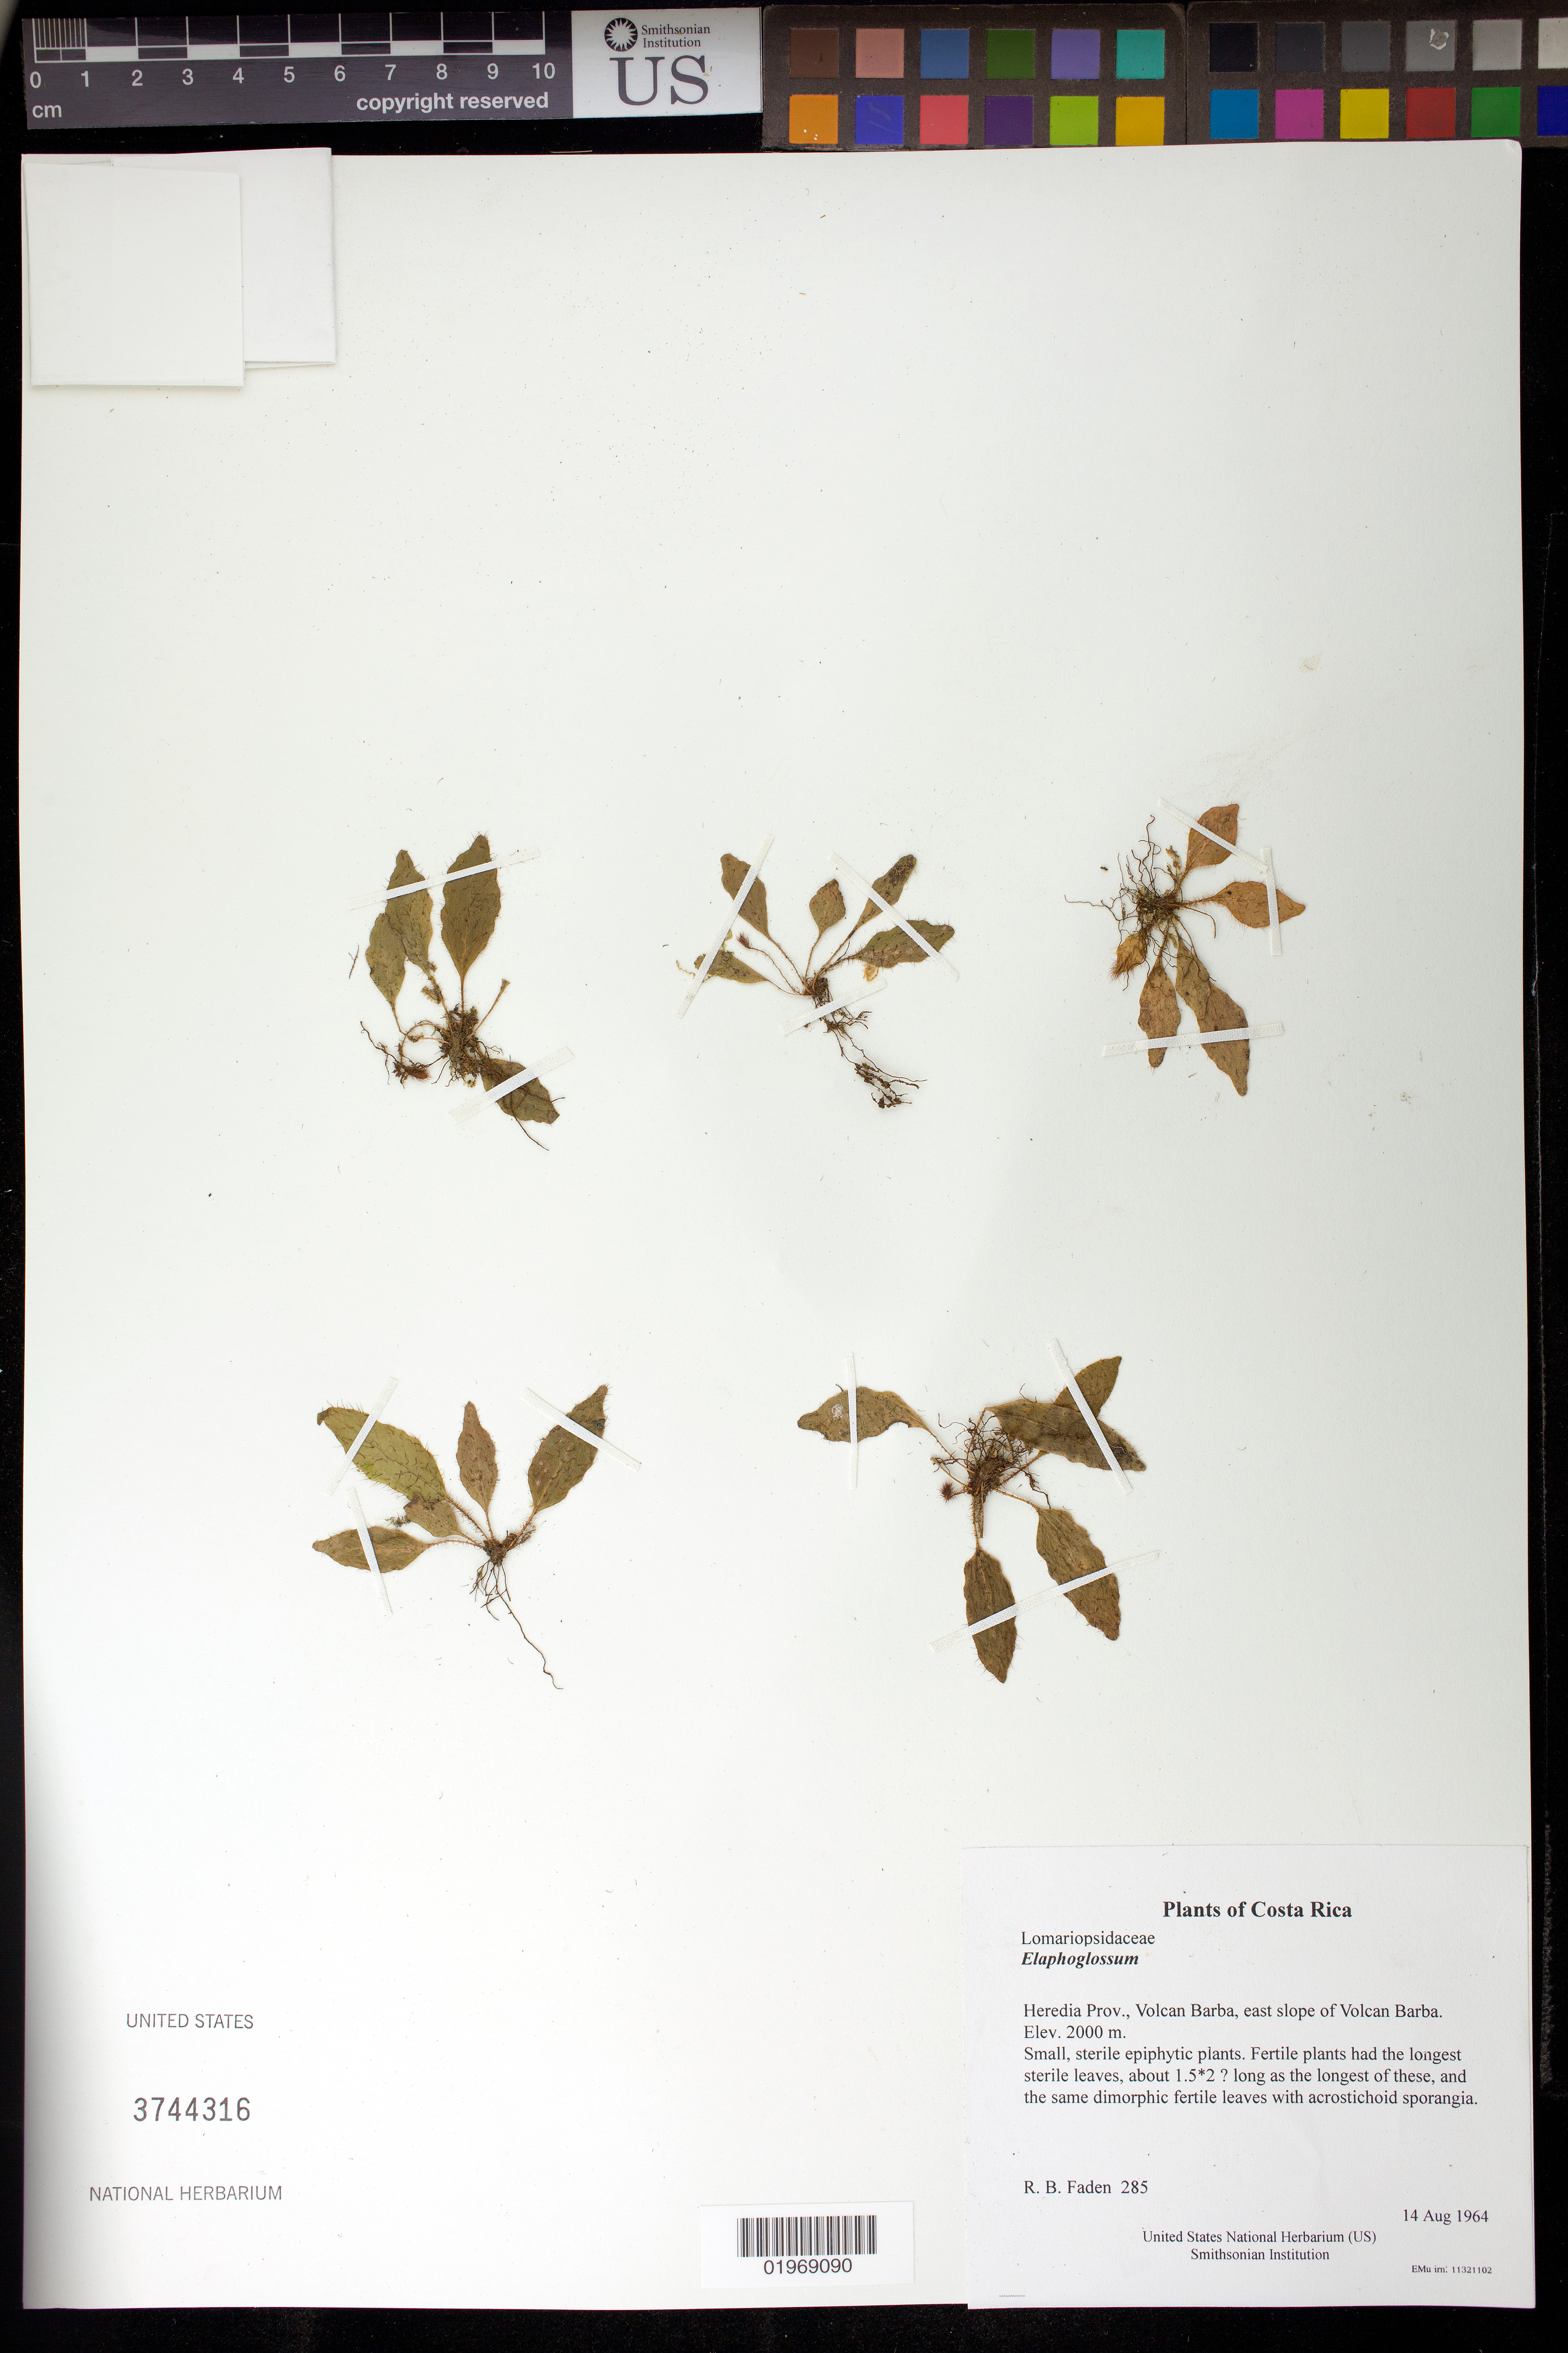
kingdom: Plantae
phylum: Tracheophyta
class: Polypodiopsida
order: Polypodiales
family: Dryopteridaceae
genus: Elaphoglossum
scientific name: Elaphoglossum sp.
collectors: R. B. Faden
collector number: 285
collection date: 1964-08-14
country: Costa Rica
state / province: Heredia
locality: Volcan Barba, east slope of Volcan Barba.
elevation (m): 2000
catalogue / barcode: US 3744316